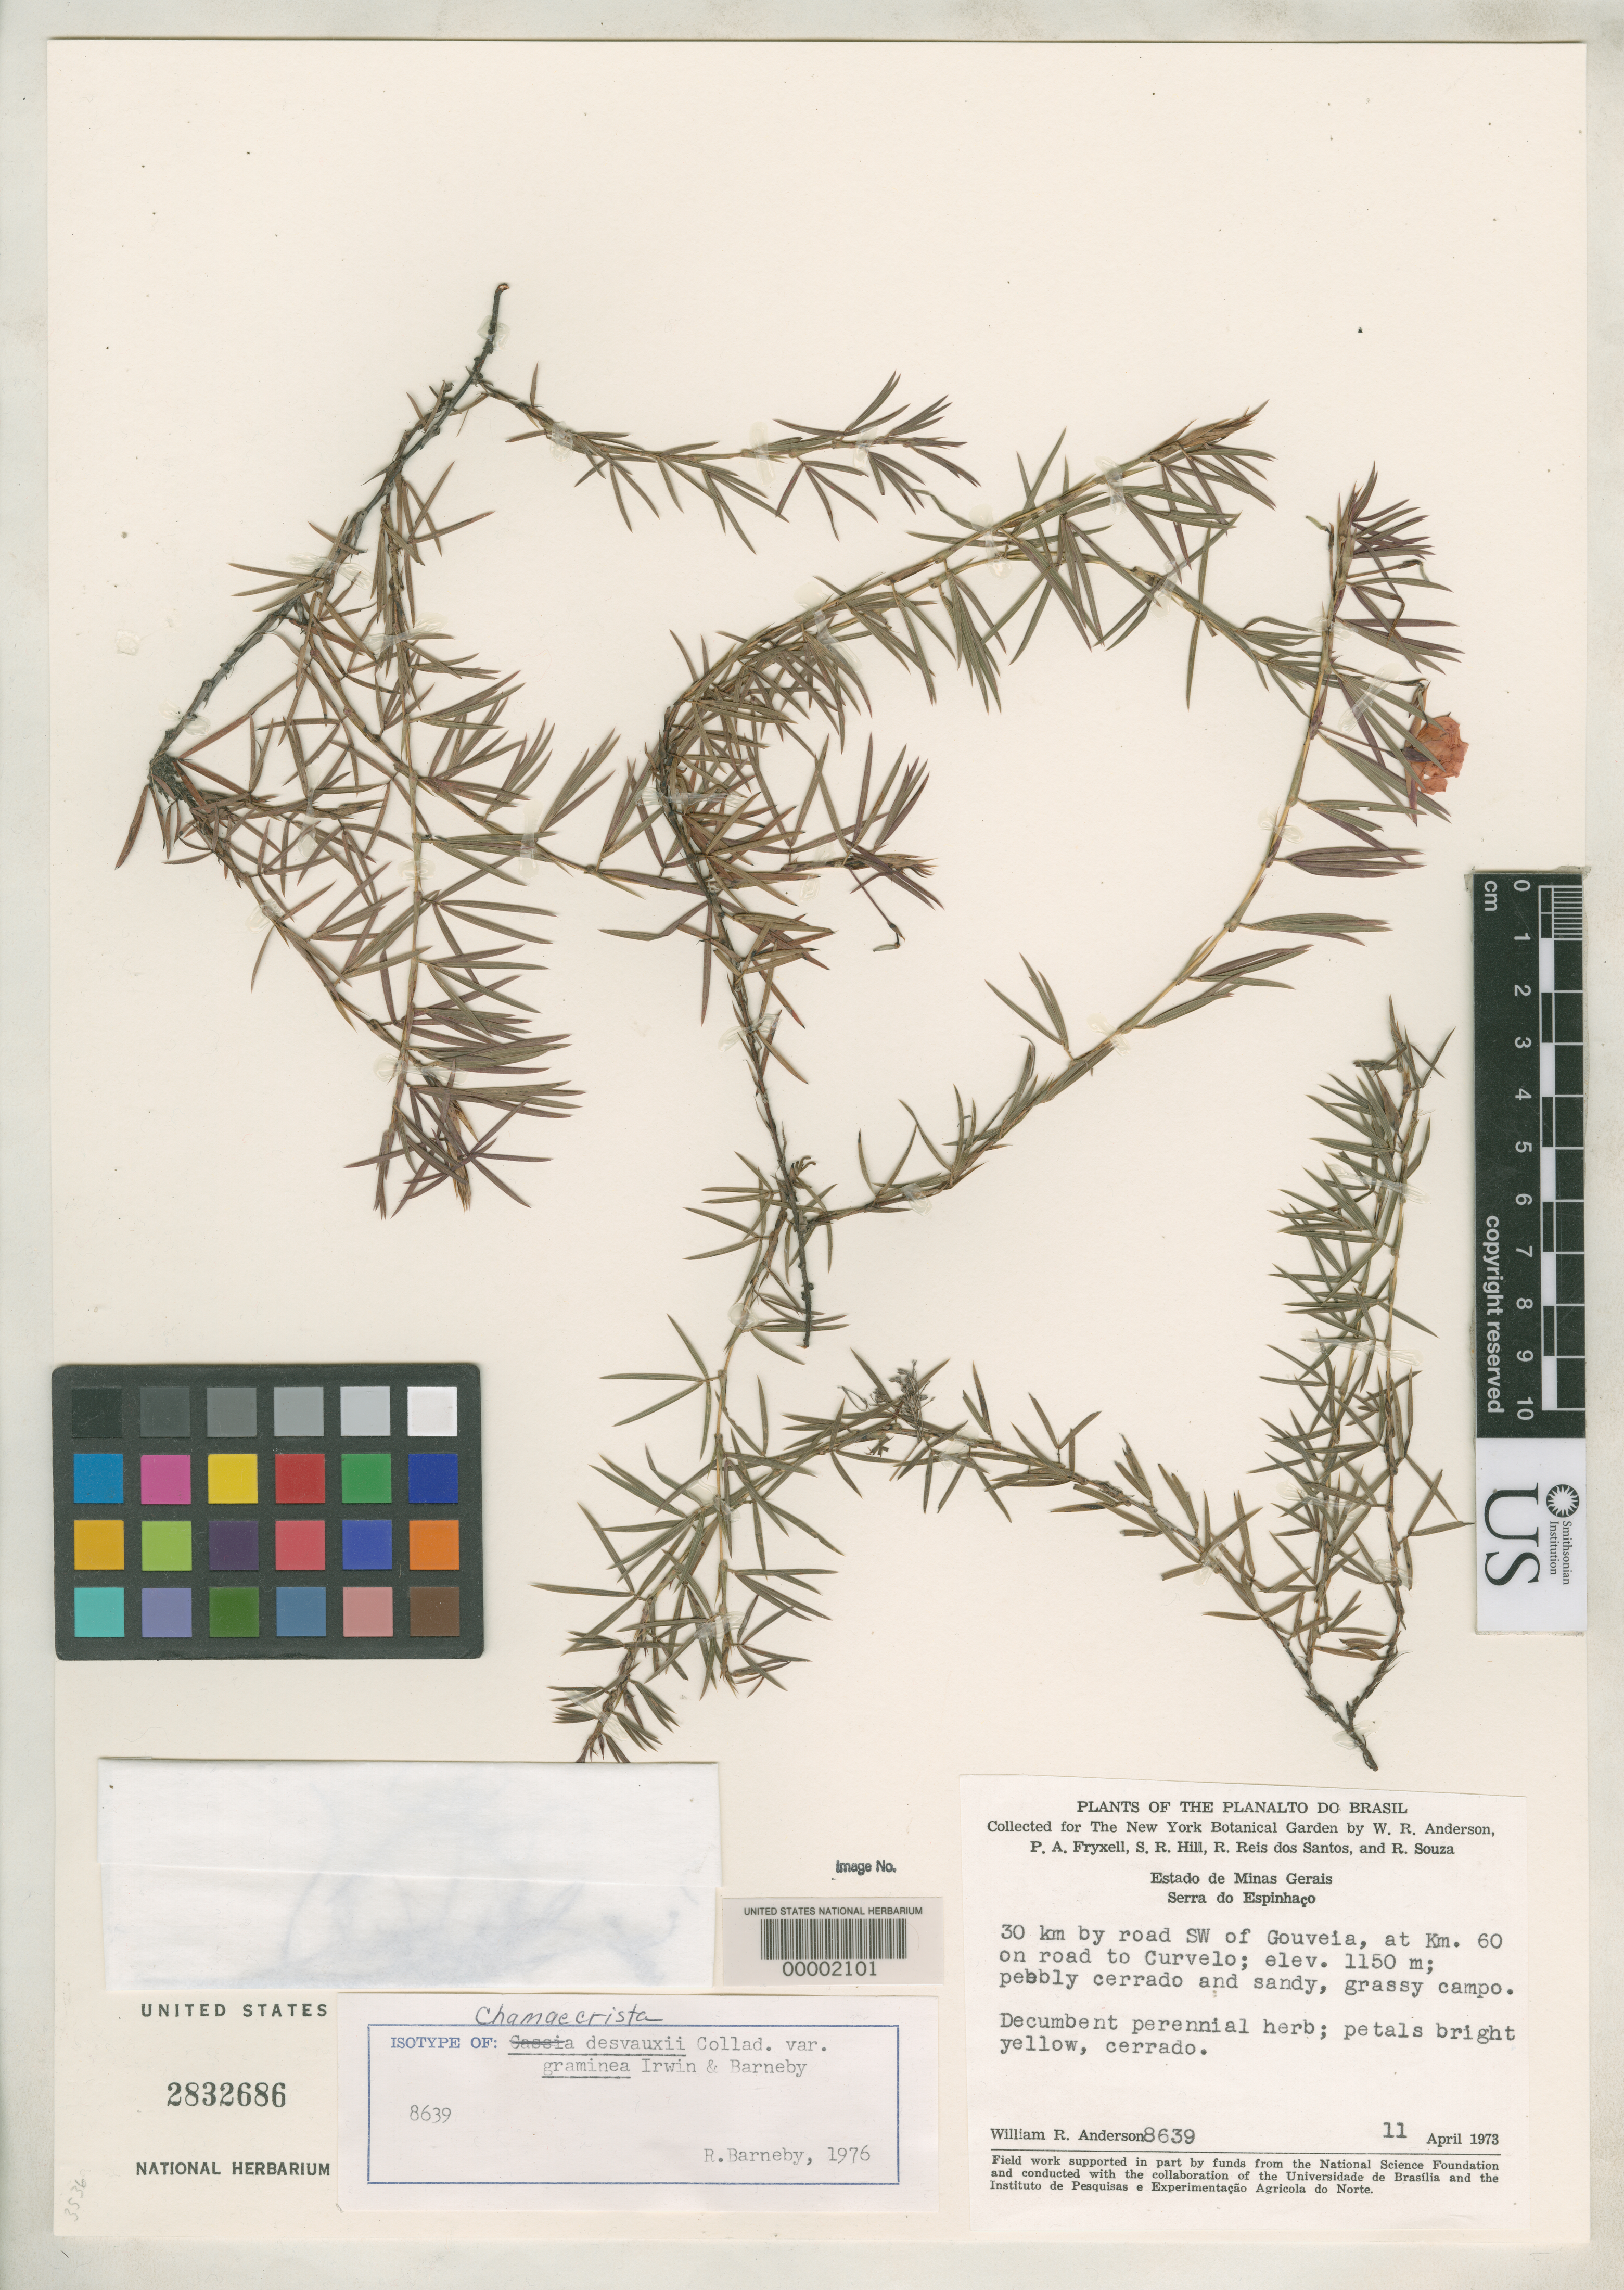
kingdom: Plantae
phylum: Tracheophyta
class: Magnoliopsida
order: Fabales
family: Fabaceae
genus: Chamaecrista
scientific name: Chamaecrista desvauxii var. graminea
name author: H.S. Irwin & Barneby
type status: Isotype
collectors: W. R. Anderson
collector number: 8639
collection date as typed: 11 Apr 1973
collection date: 1973-04-11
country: Brazil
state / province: Minas Gerais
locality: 30 km by road SW of Gouveia, at km 60 on road to Curverlo.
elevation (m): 1150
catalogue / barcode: US 2832686